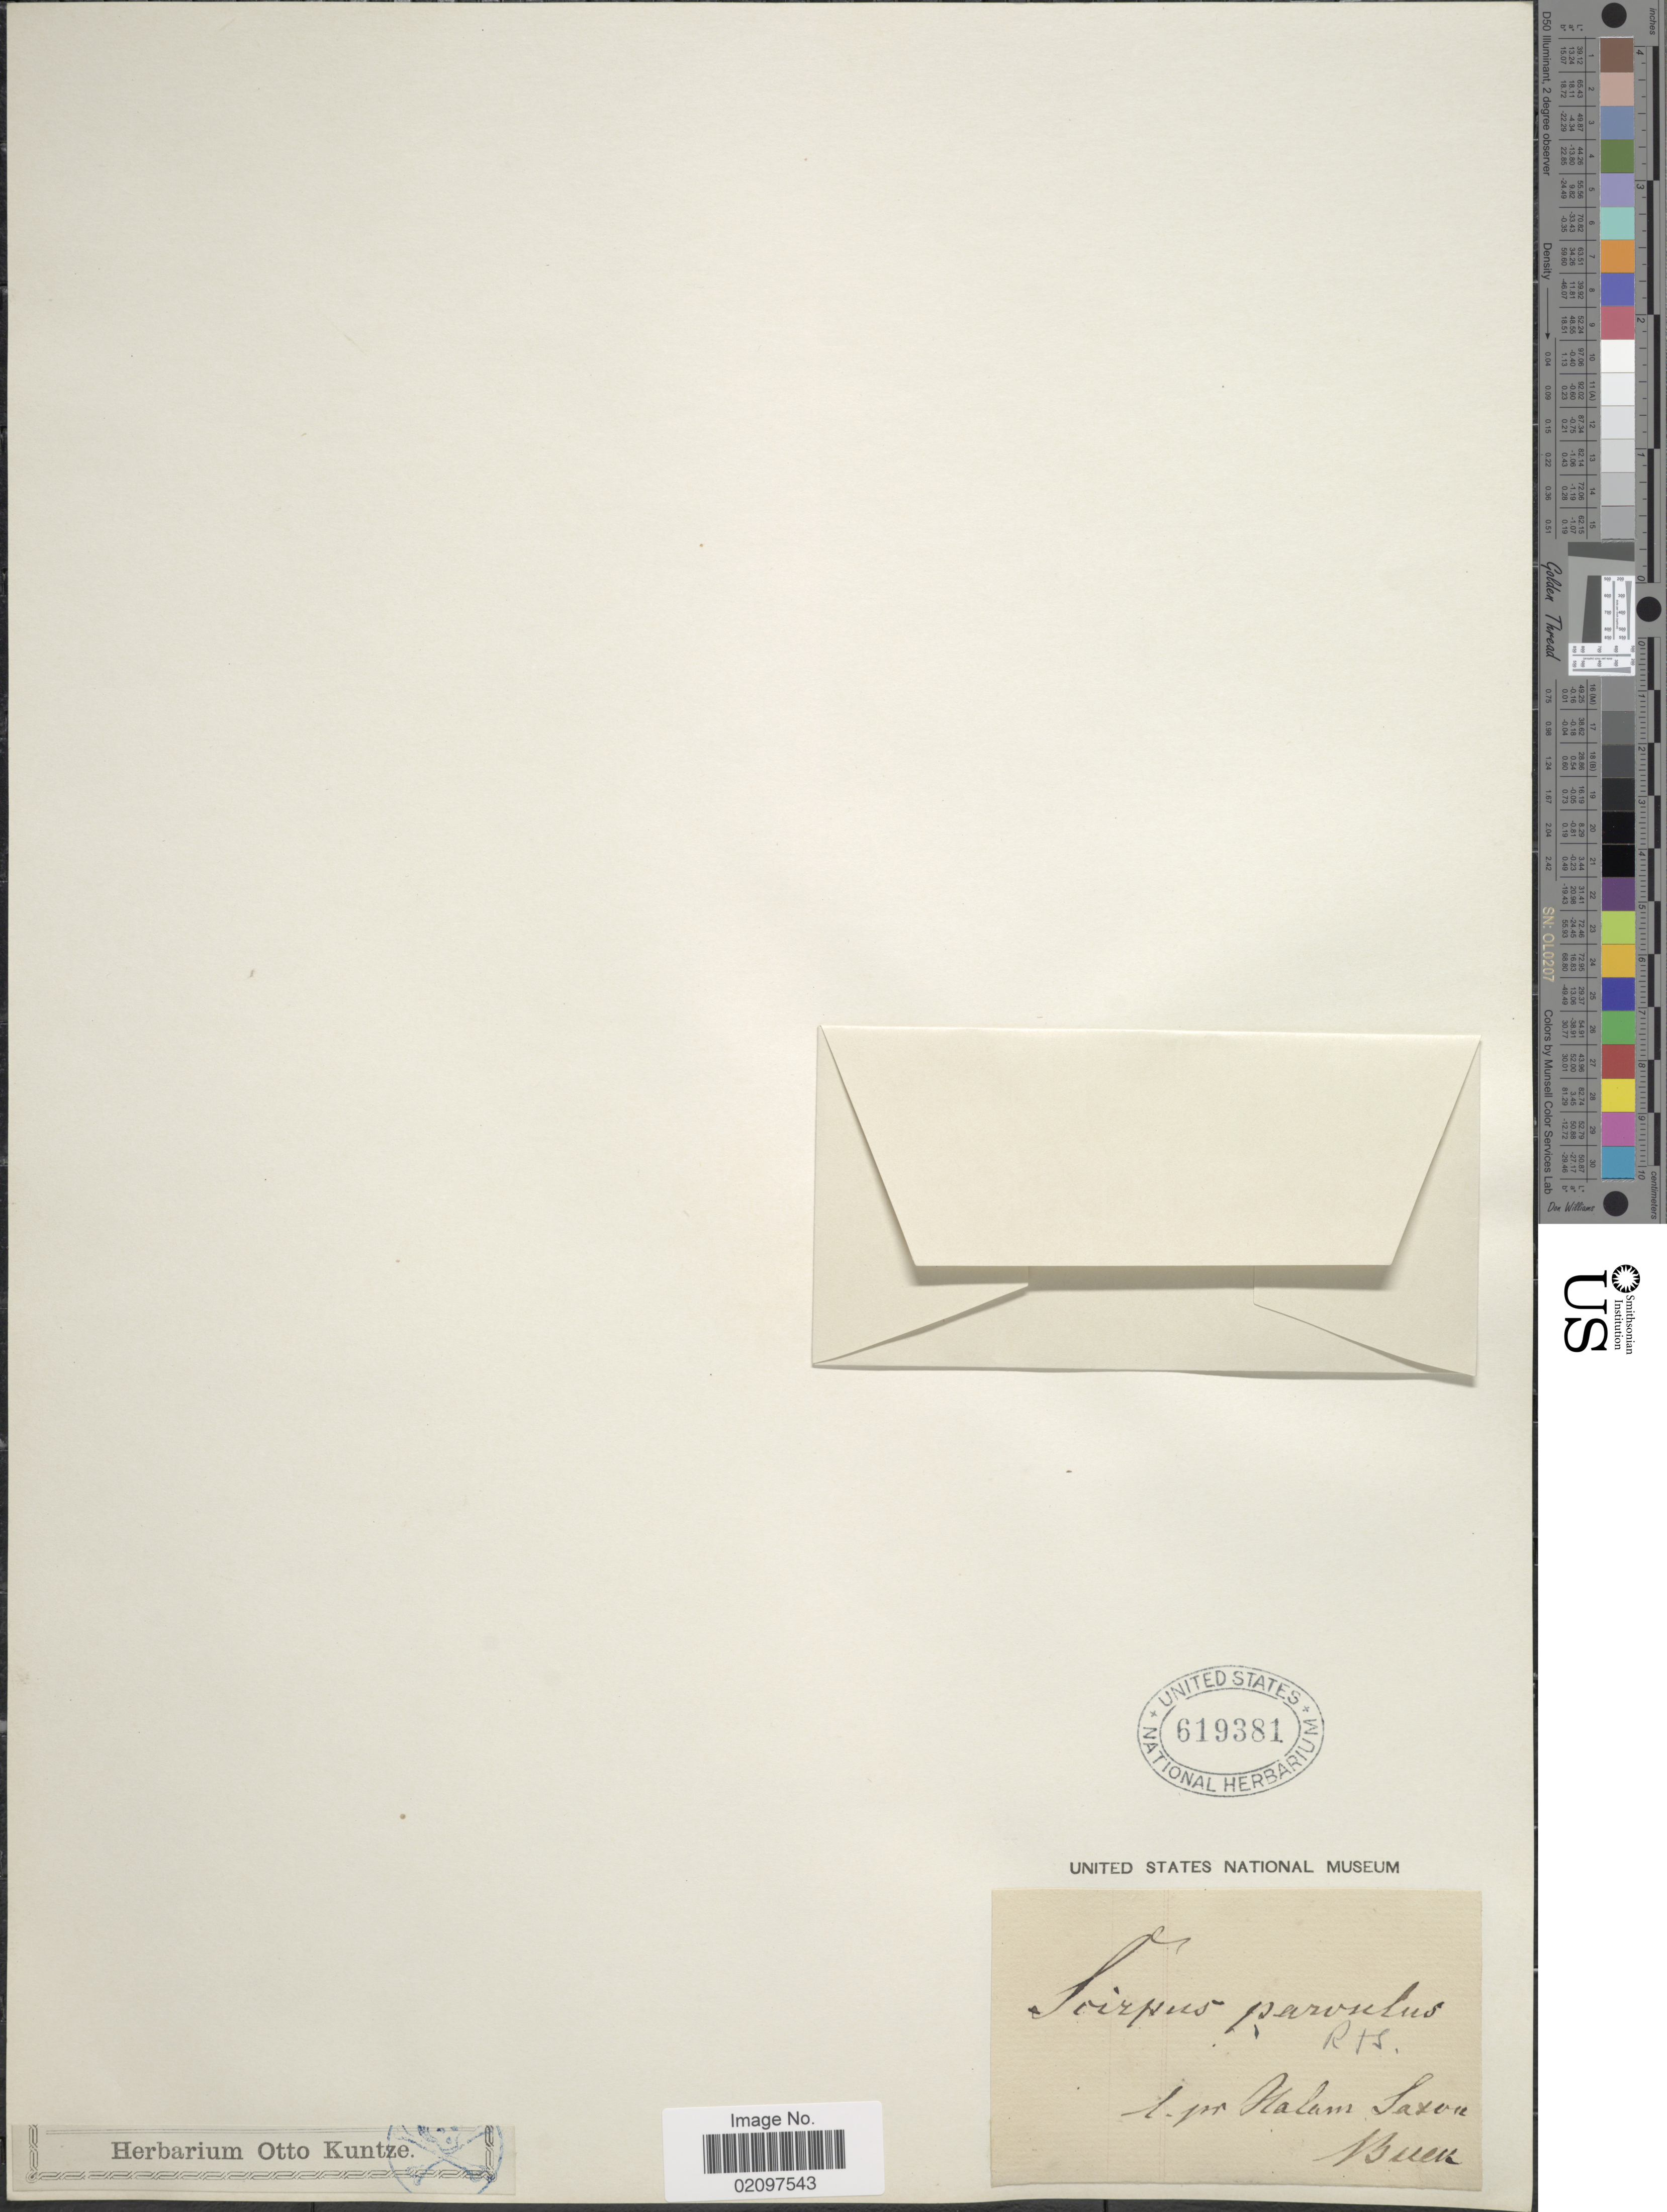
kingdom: Plantae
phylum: Tracheophyta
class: Liliopsida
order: Poales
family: Cyperaceae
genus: Eleocharis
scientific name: Eleocharis parvula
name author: (Roem. & Schult.) Link ex Williams et al.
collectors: -- Buck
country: Germany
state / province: Sachsen-Anhalt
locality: L. pr. Halam Saxon [interpreted]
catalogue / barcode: US 619381